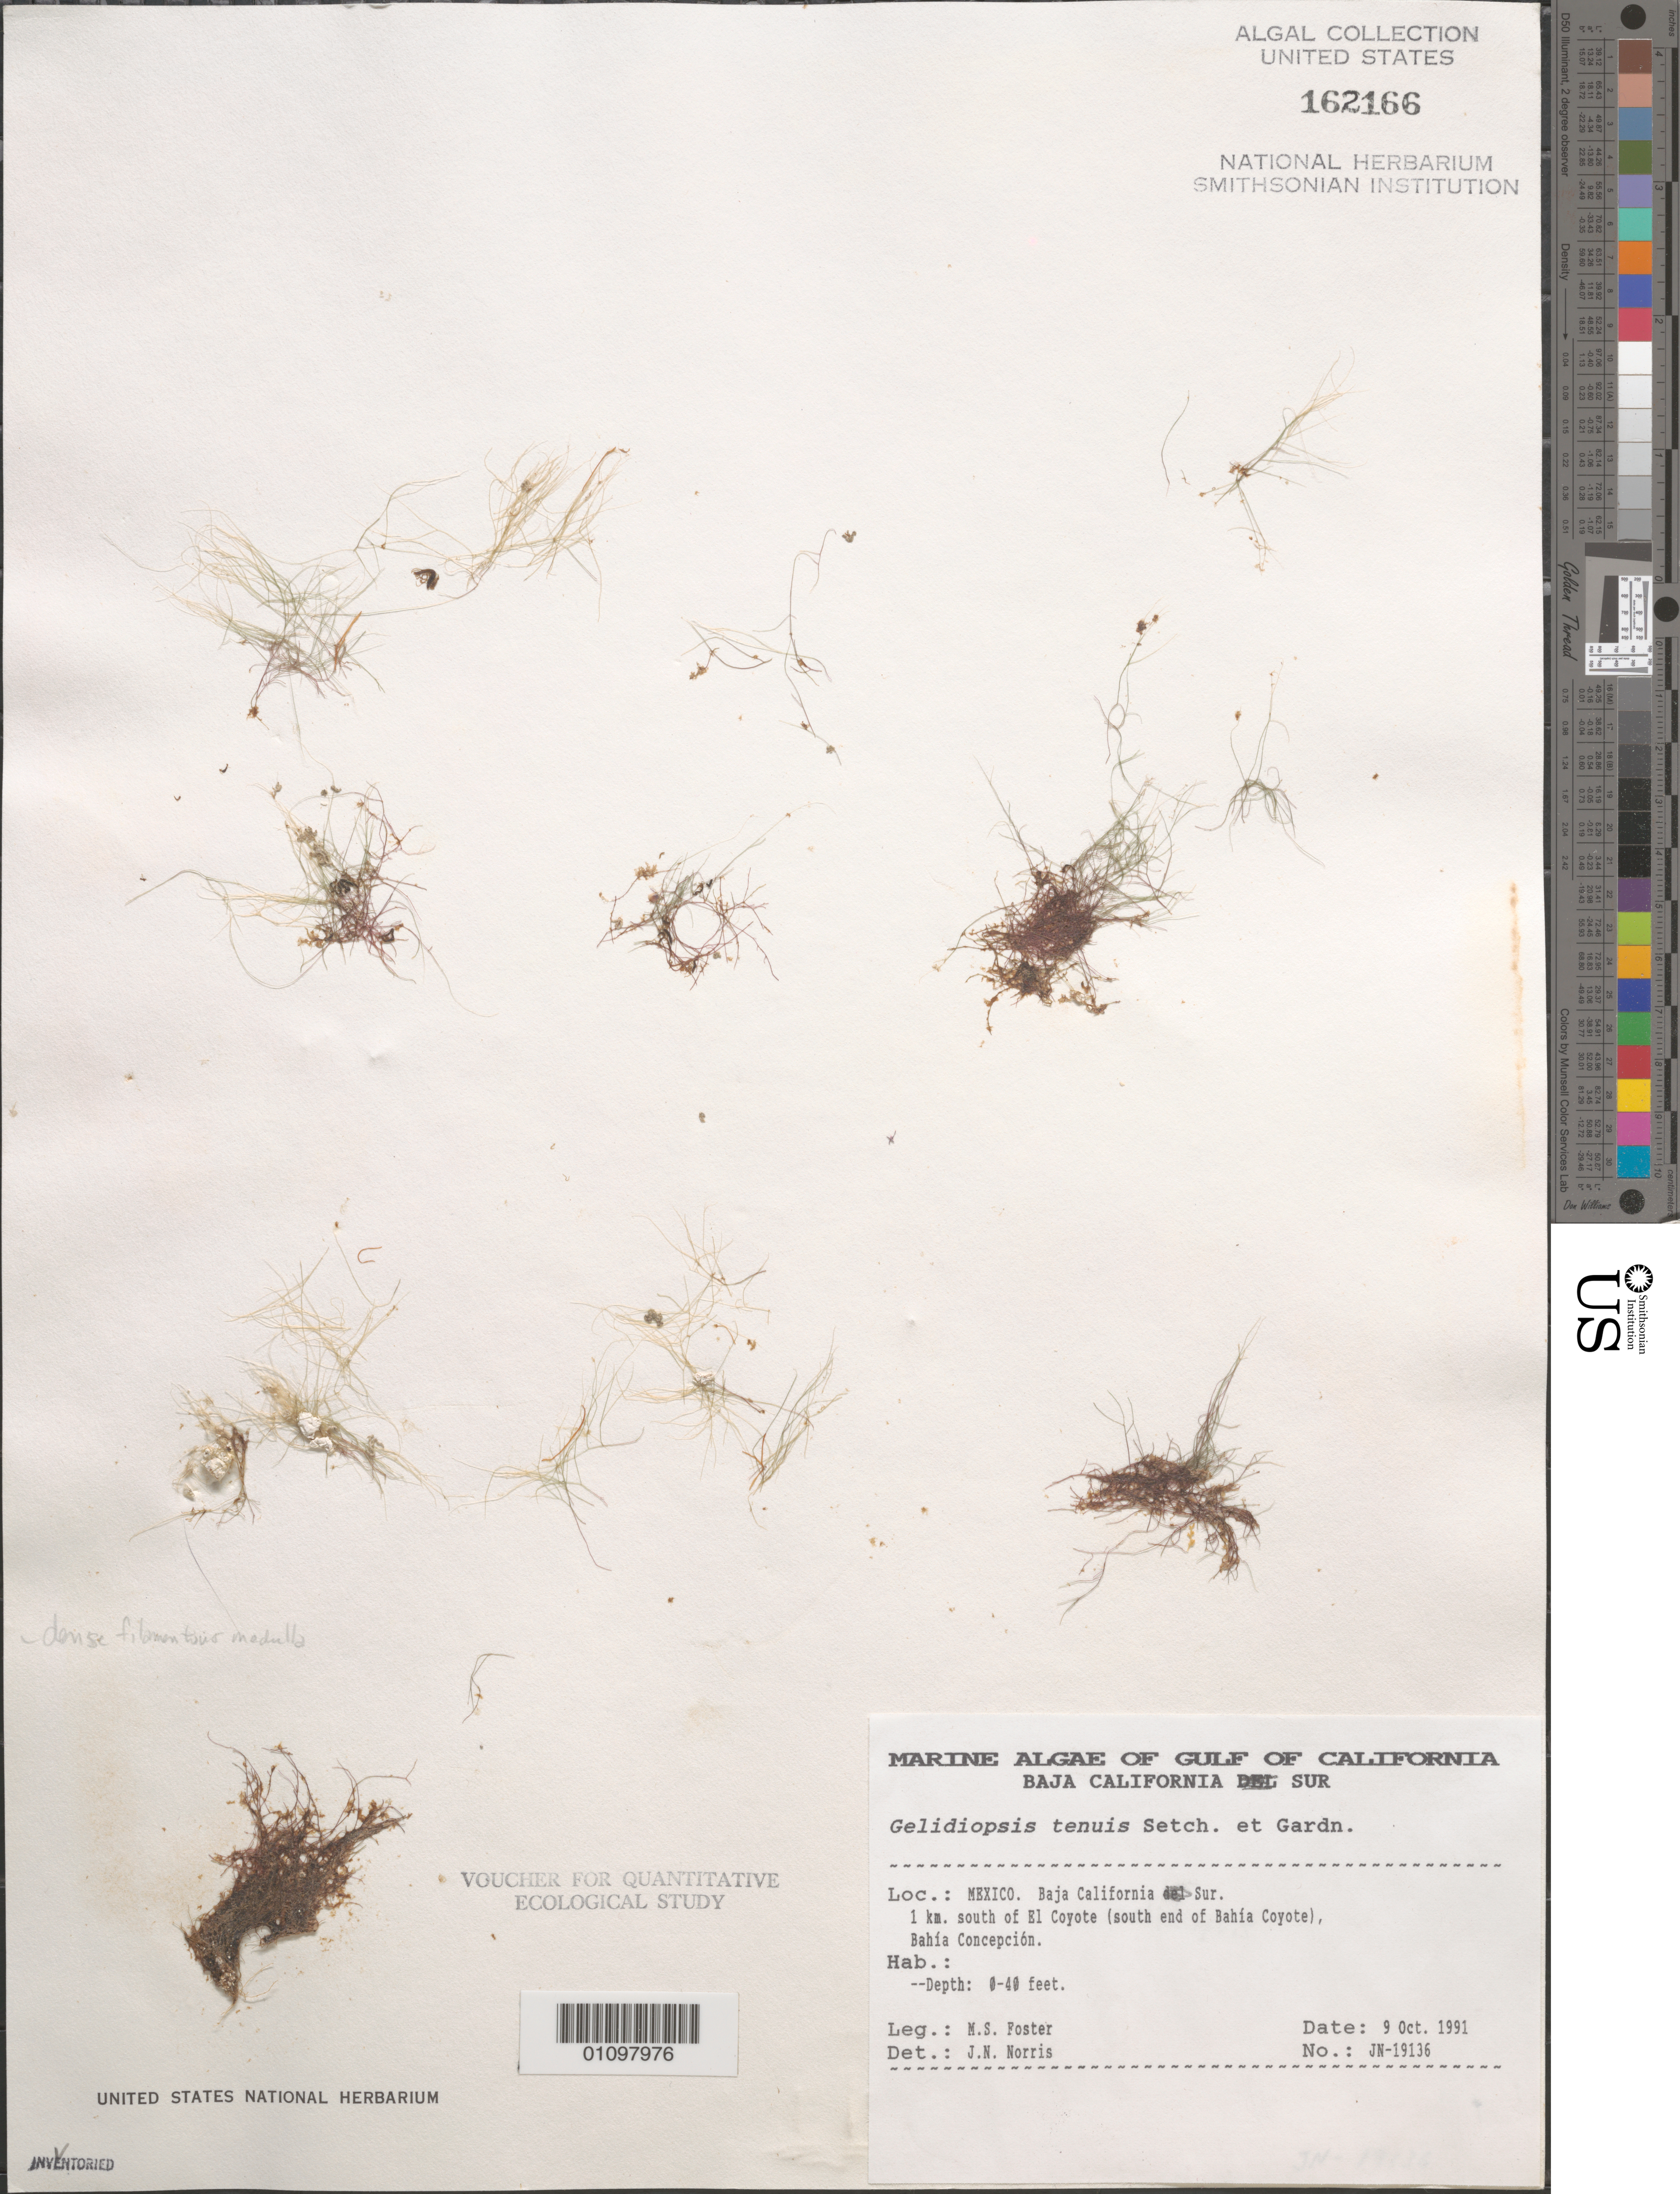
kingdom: Plantae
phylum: Rhodophyta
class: Florideophyceae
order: Gracilariales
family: Gracilariaceae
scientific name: Gelidiopsis tenuis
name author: Setch. & N.L. Gardner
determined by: Algae name updating Project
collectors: M. Foster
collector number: JN-19136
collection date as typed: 09 Oct 1991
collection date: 1991-10-09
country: Mexico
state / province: Baja California Sur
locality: Bahia Concepcion, 1 km south of El Coyote, south end of Bahia Coyote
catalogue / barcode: US 162166